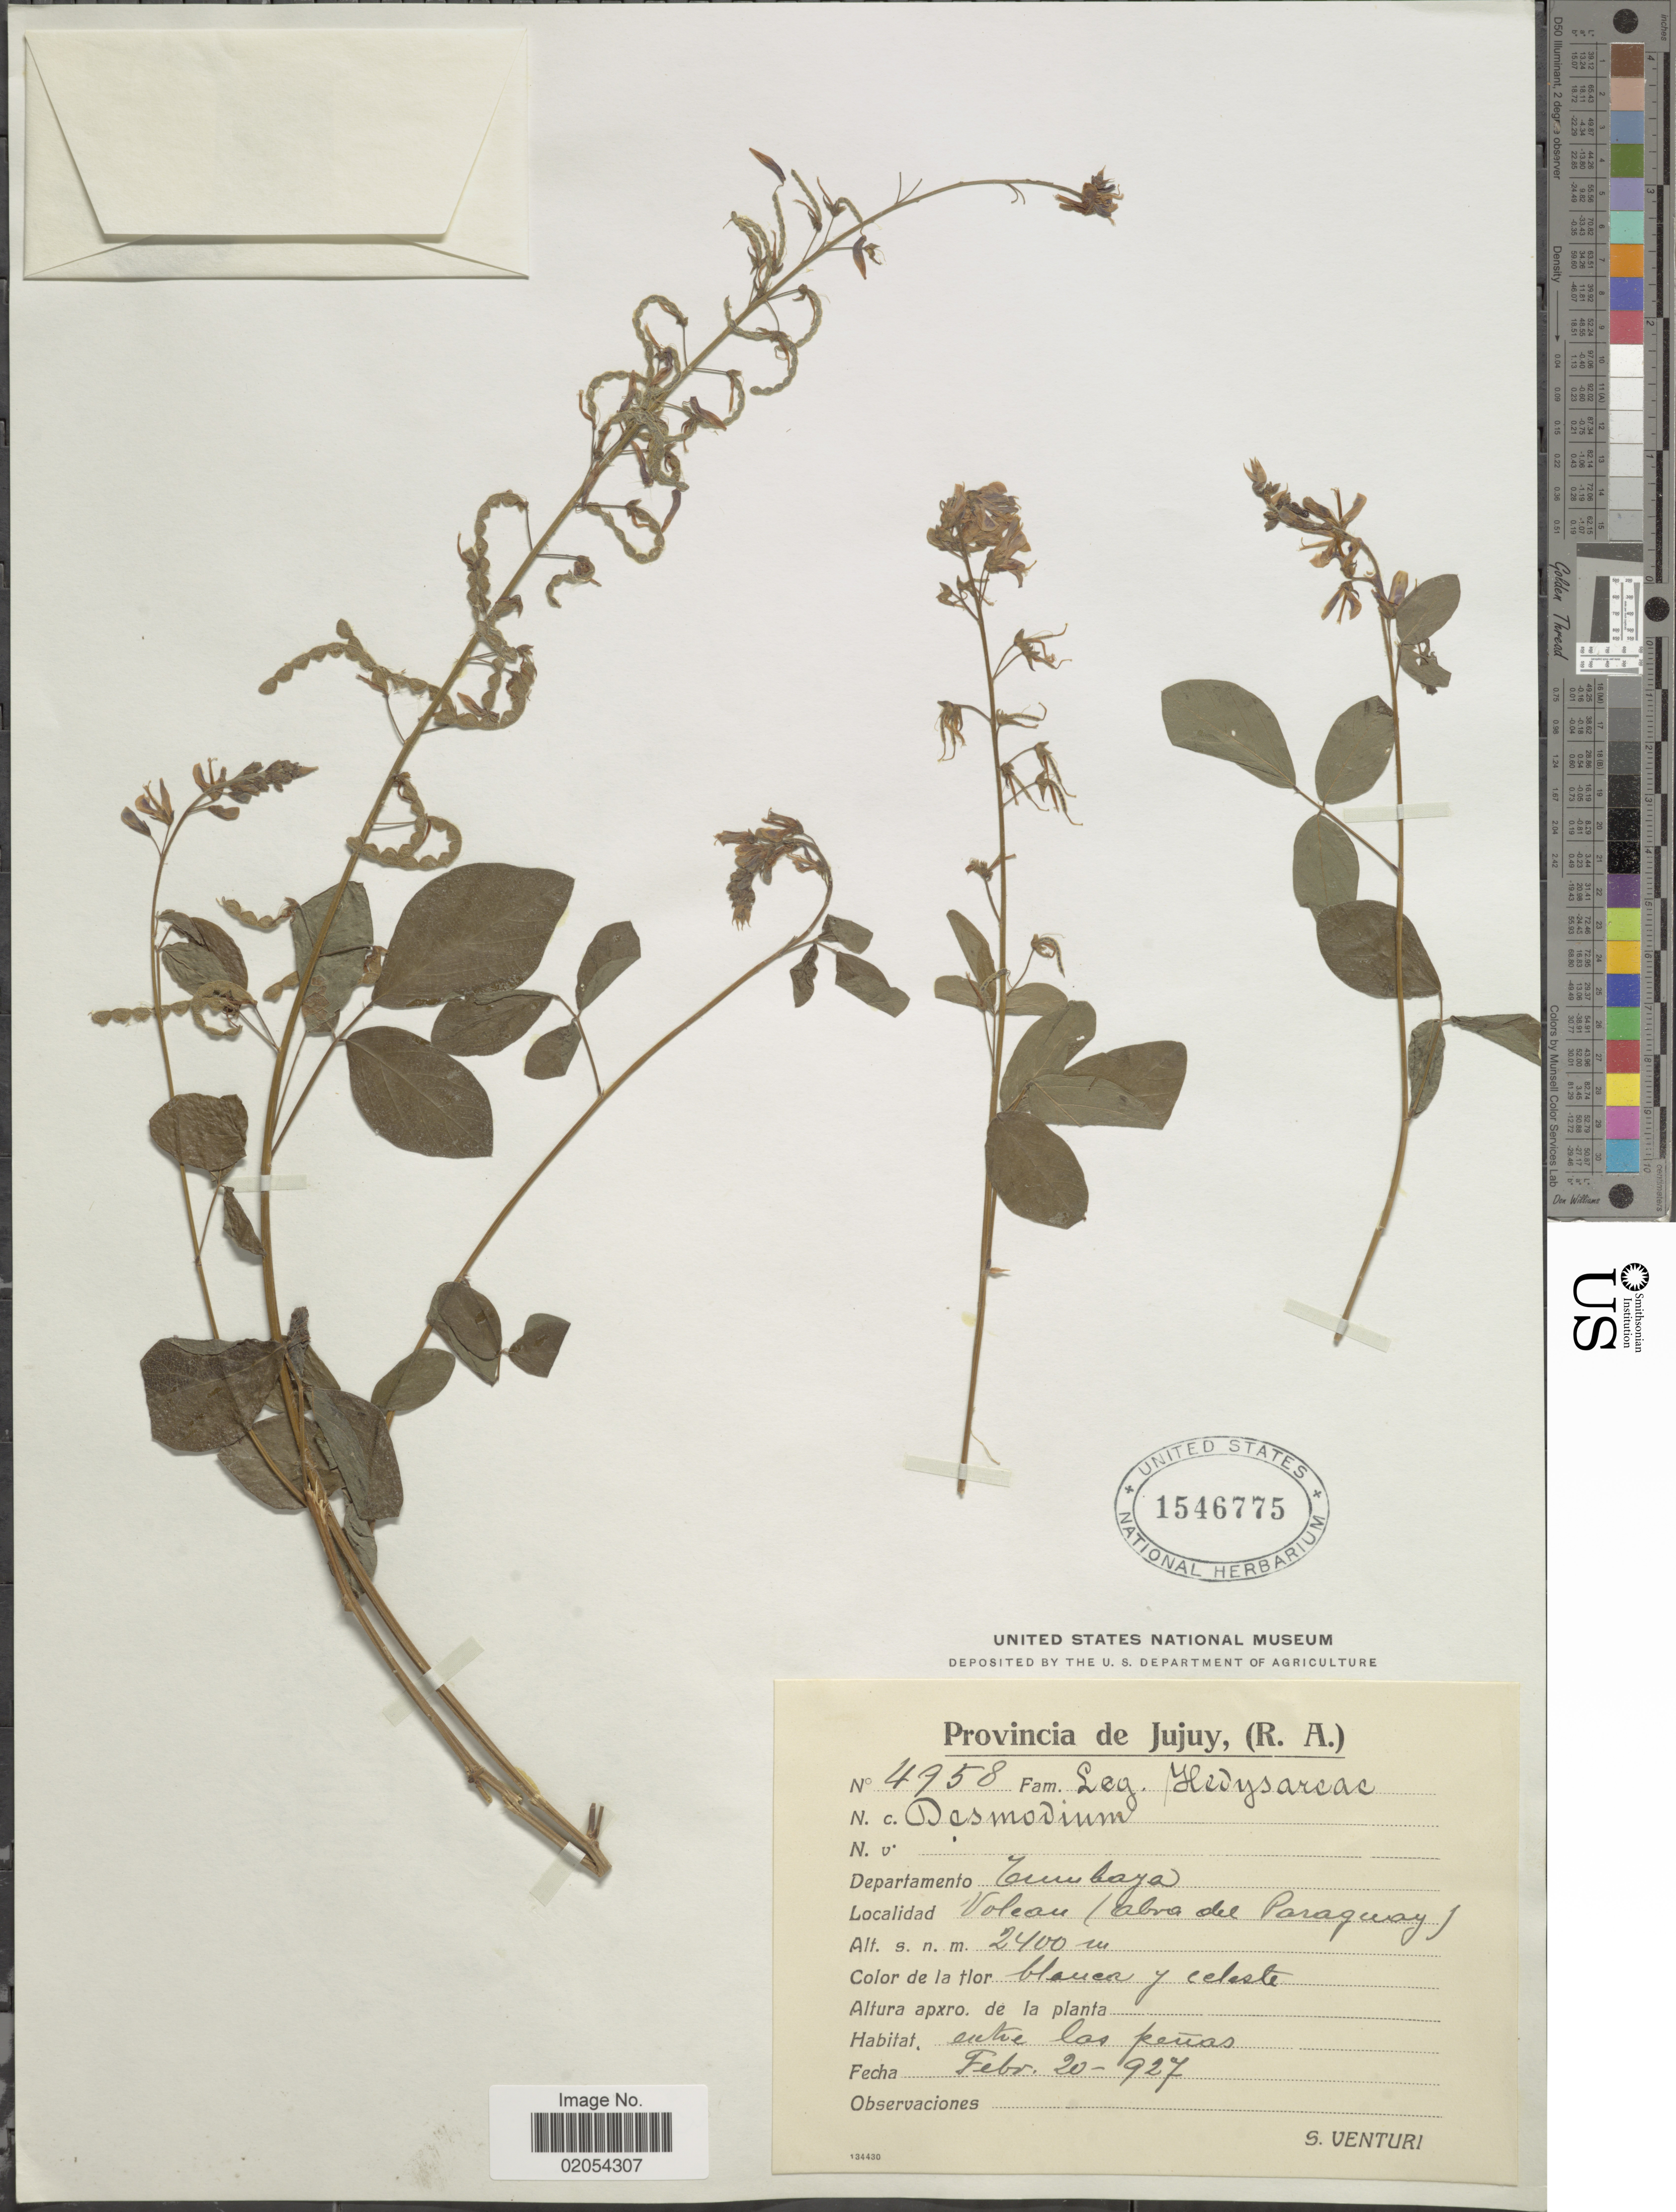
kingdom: Plantae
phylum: Tracheophyta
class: Magnoliopsida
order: Fabales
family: Fabaceae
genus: Desmodium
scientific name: Desmodium sp.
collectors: S. Venturi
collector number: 4958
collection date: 1927-02-20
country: Argentina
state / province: Jujuy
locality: Provincia de Jujuy ( R.A.). Departamento Tumbaya. Volcan (abra del Paraguay).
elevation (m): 2400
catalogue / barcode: US 1546775